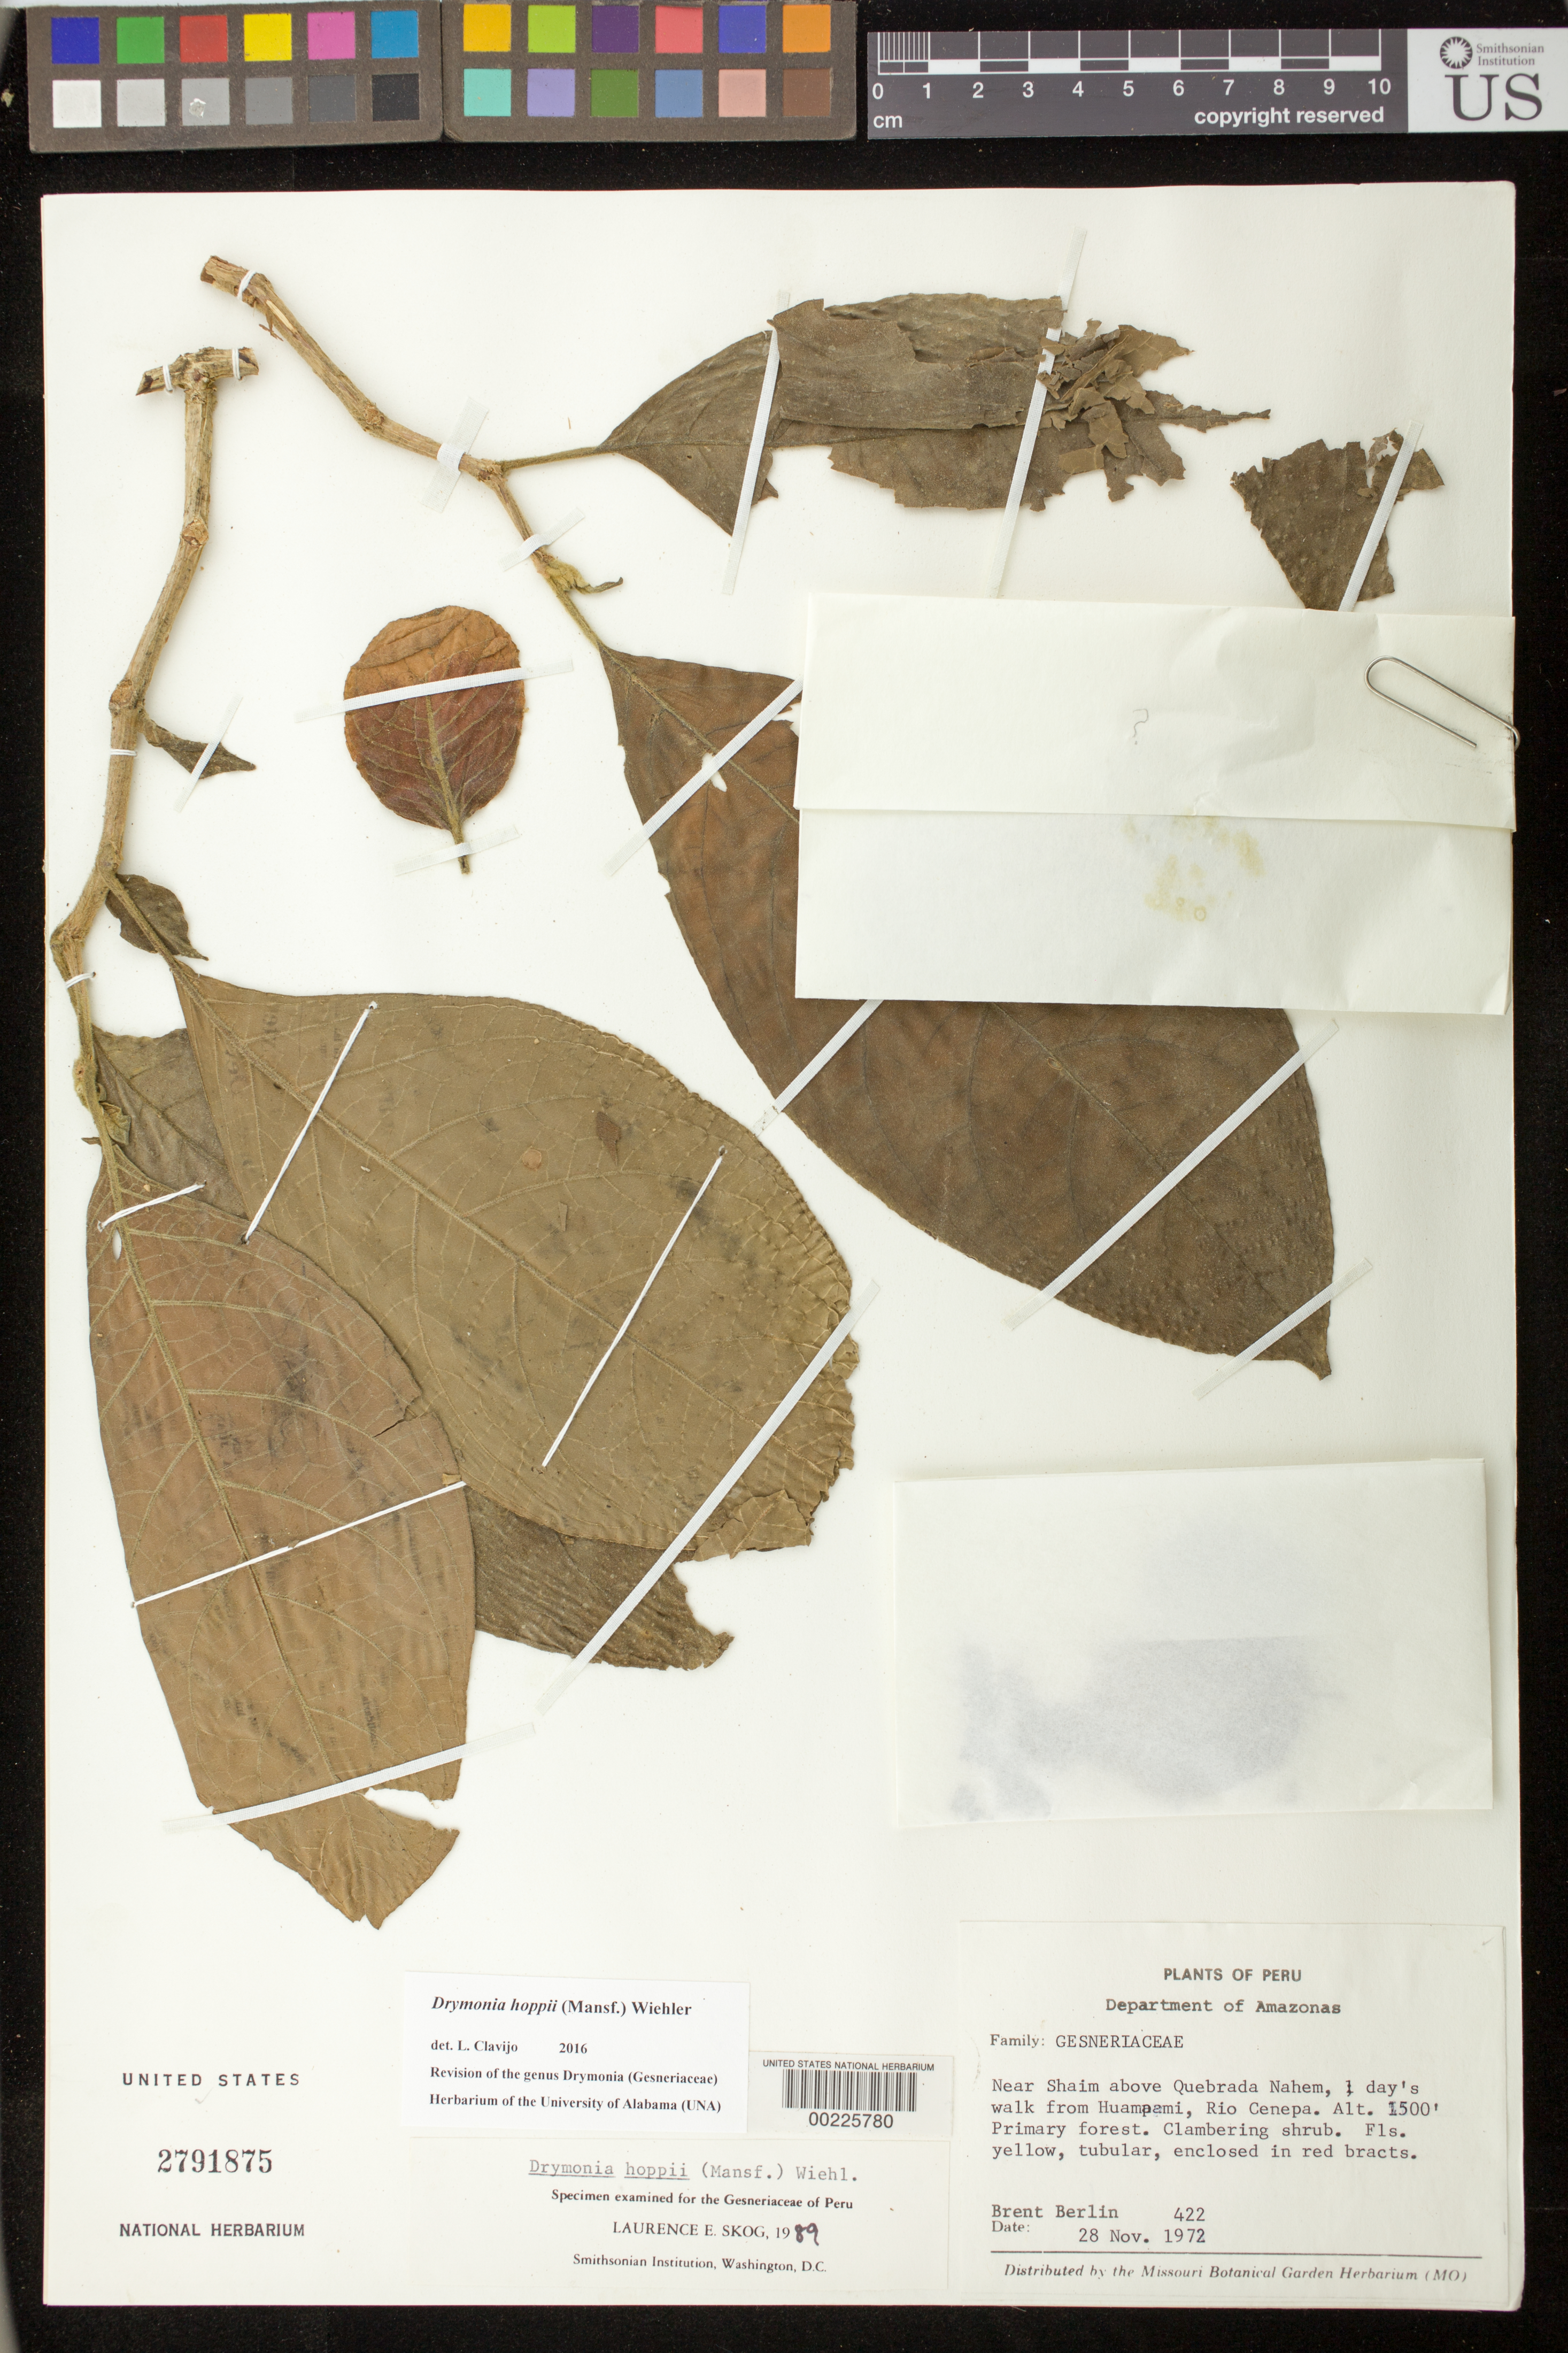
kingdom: Plantae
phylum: Tracheophyta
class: Magnoliopsida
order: Lamiales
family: Gesneriaceae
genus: Drymonia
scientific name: Drymonia hoppii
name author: (Mansf.) Wiehler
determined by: Skog, Laurence E.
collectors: B. Berlin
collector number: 422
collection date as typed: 28 Nov 1972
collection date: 1972-11-28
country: Peru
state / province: Amazonas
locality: Near Shaim above Quebrada Nahem, 1 day's walk from Huampami, Rio Cenepa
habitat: Primary forest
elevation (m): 457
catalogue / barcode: US 2791875